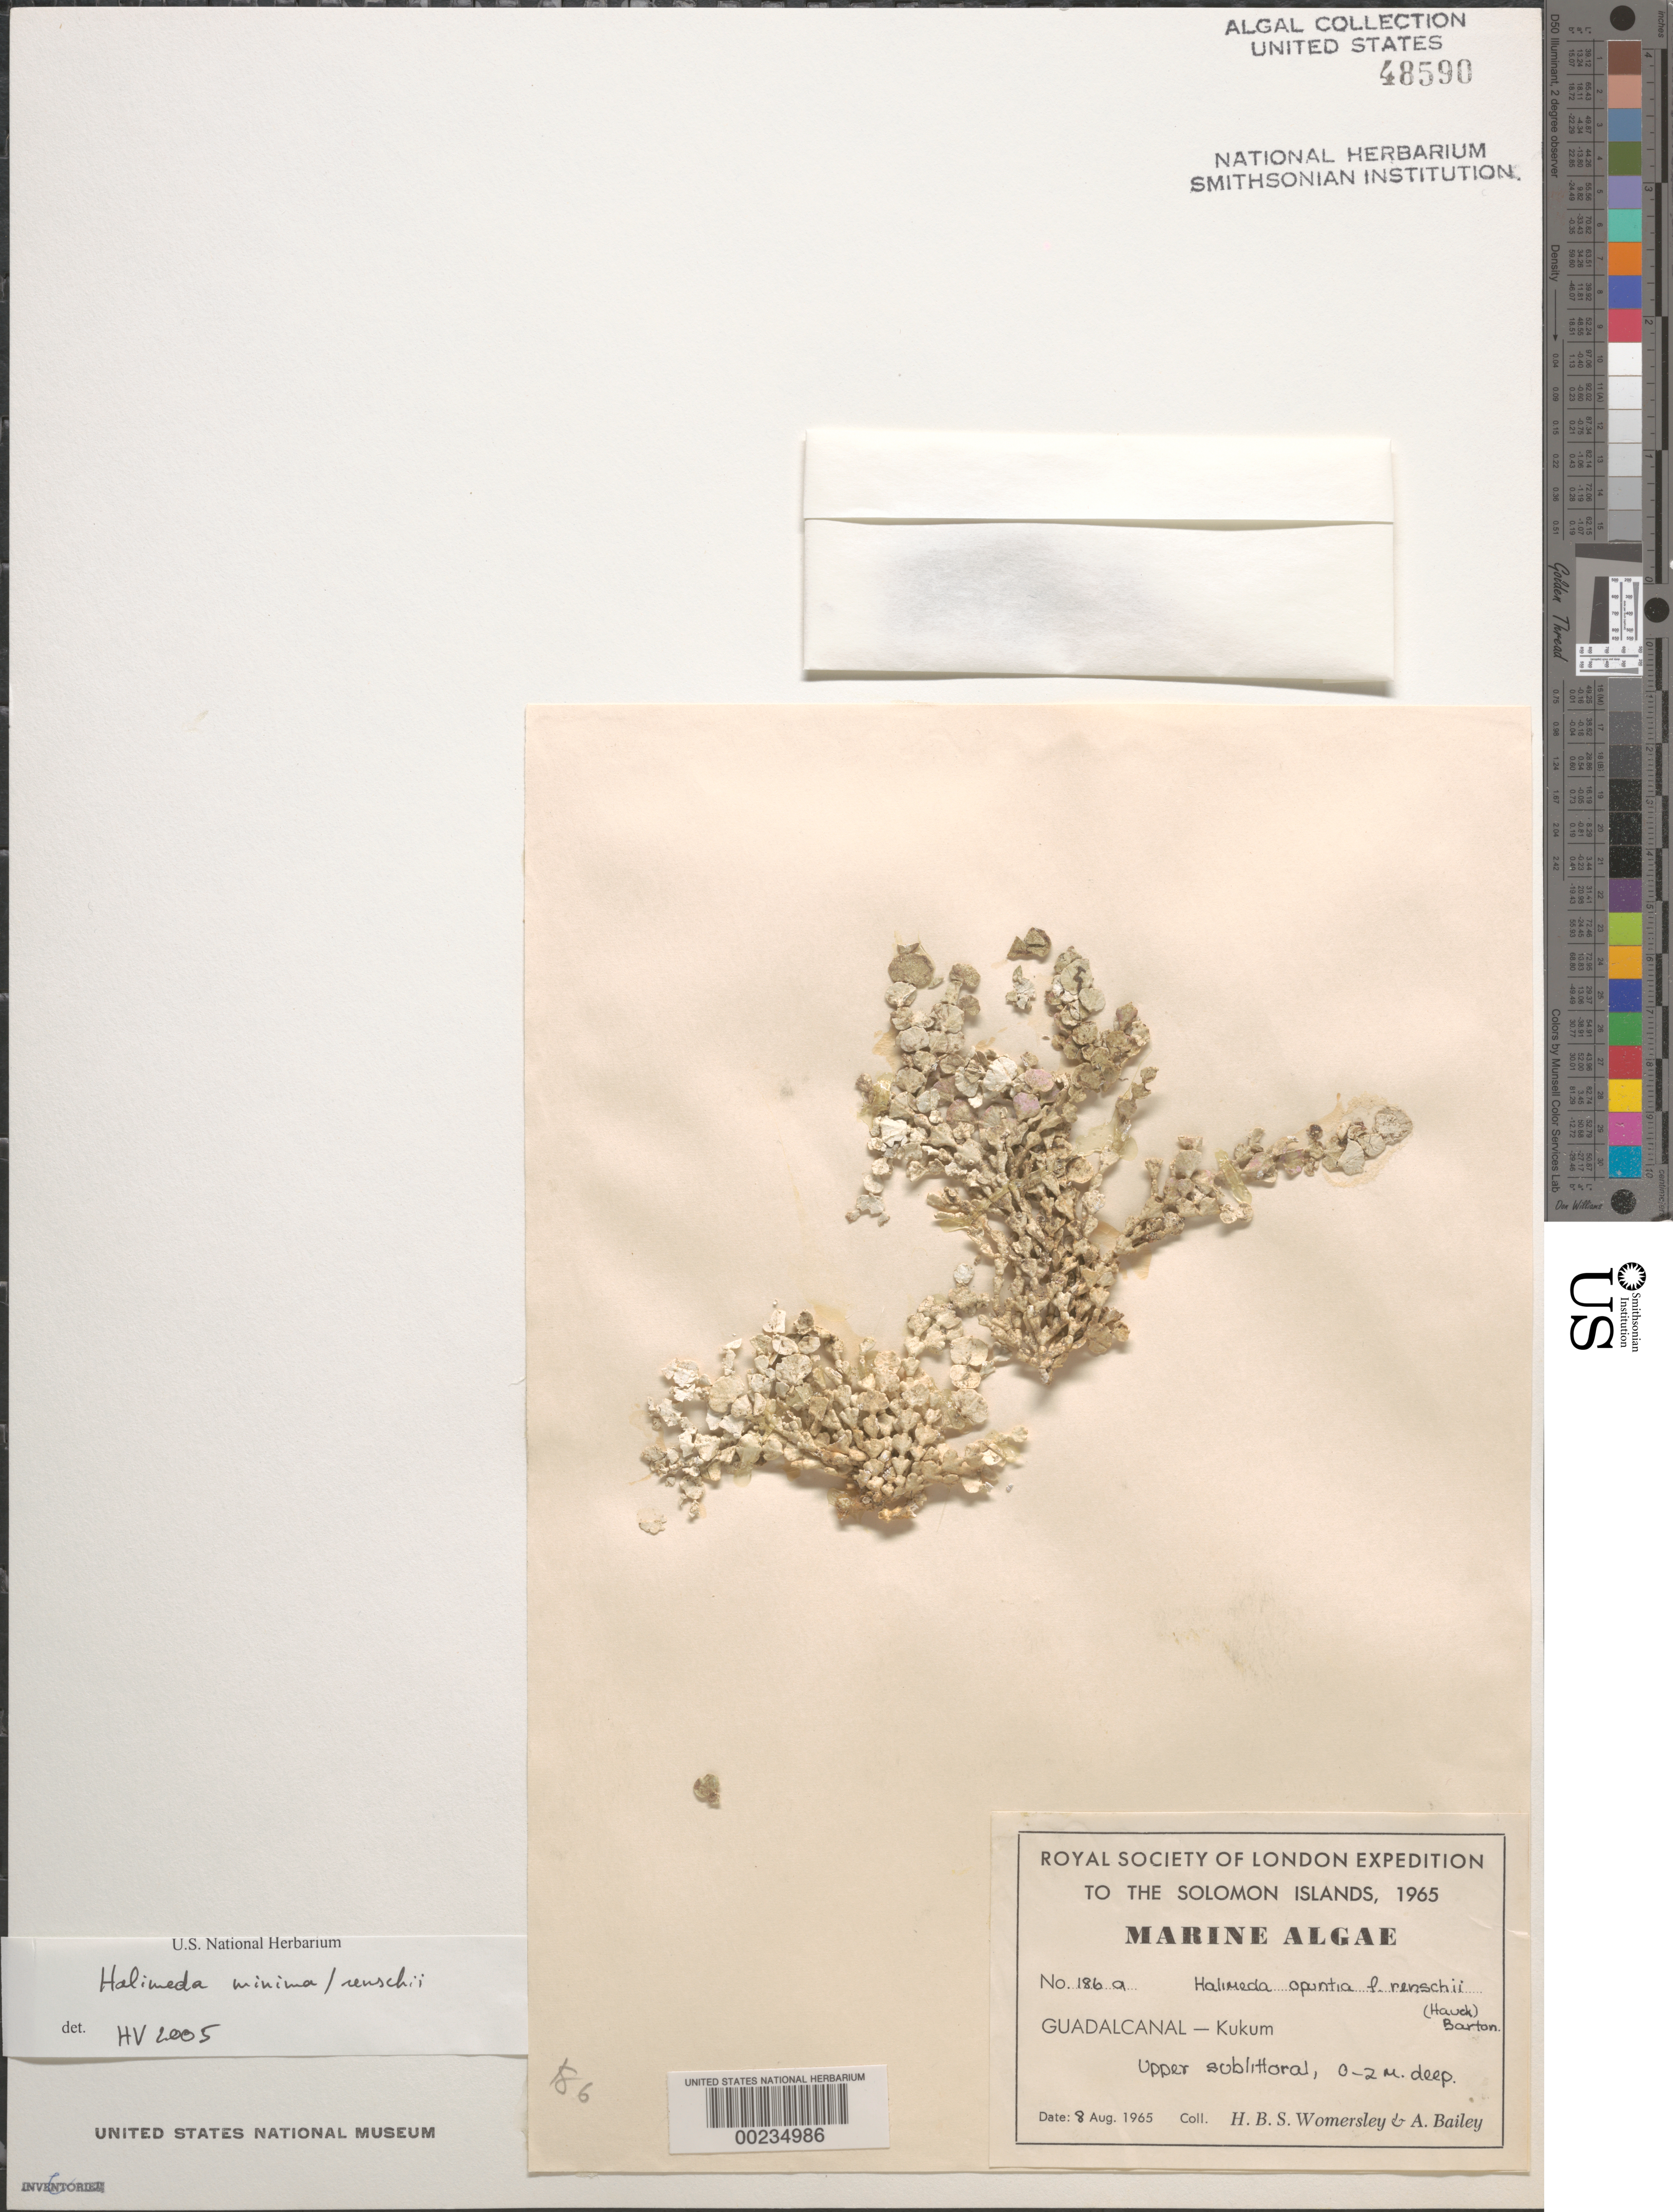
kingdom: Plantae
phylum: Chlorophyta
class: Ulvophyceae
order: Bryopsidales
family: Halimedaceae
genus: Halimeda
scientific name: Halimeda opuntia f. renschii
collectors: H. B. S. Womersley & A. Bailey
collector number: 186a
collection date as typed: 08 Aug 1965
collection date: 1965-08-08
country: Solomon Islands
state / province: Guadalcanal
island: Guadalcanal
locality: Kukum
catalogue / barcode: US 48590